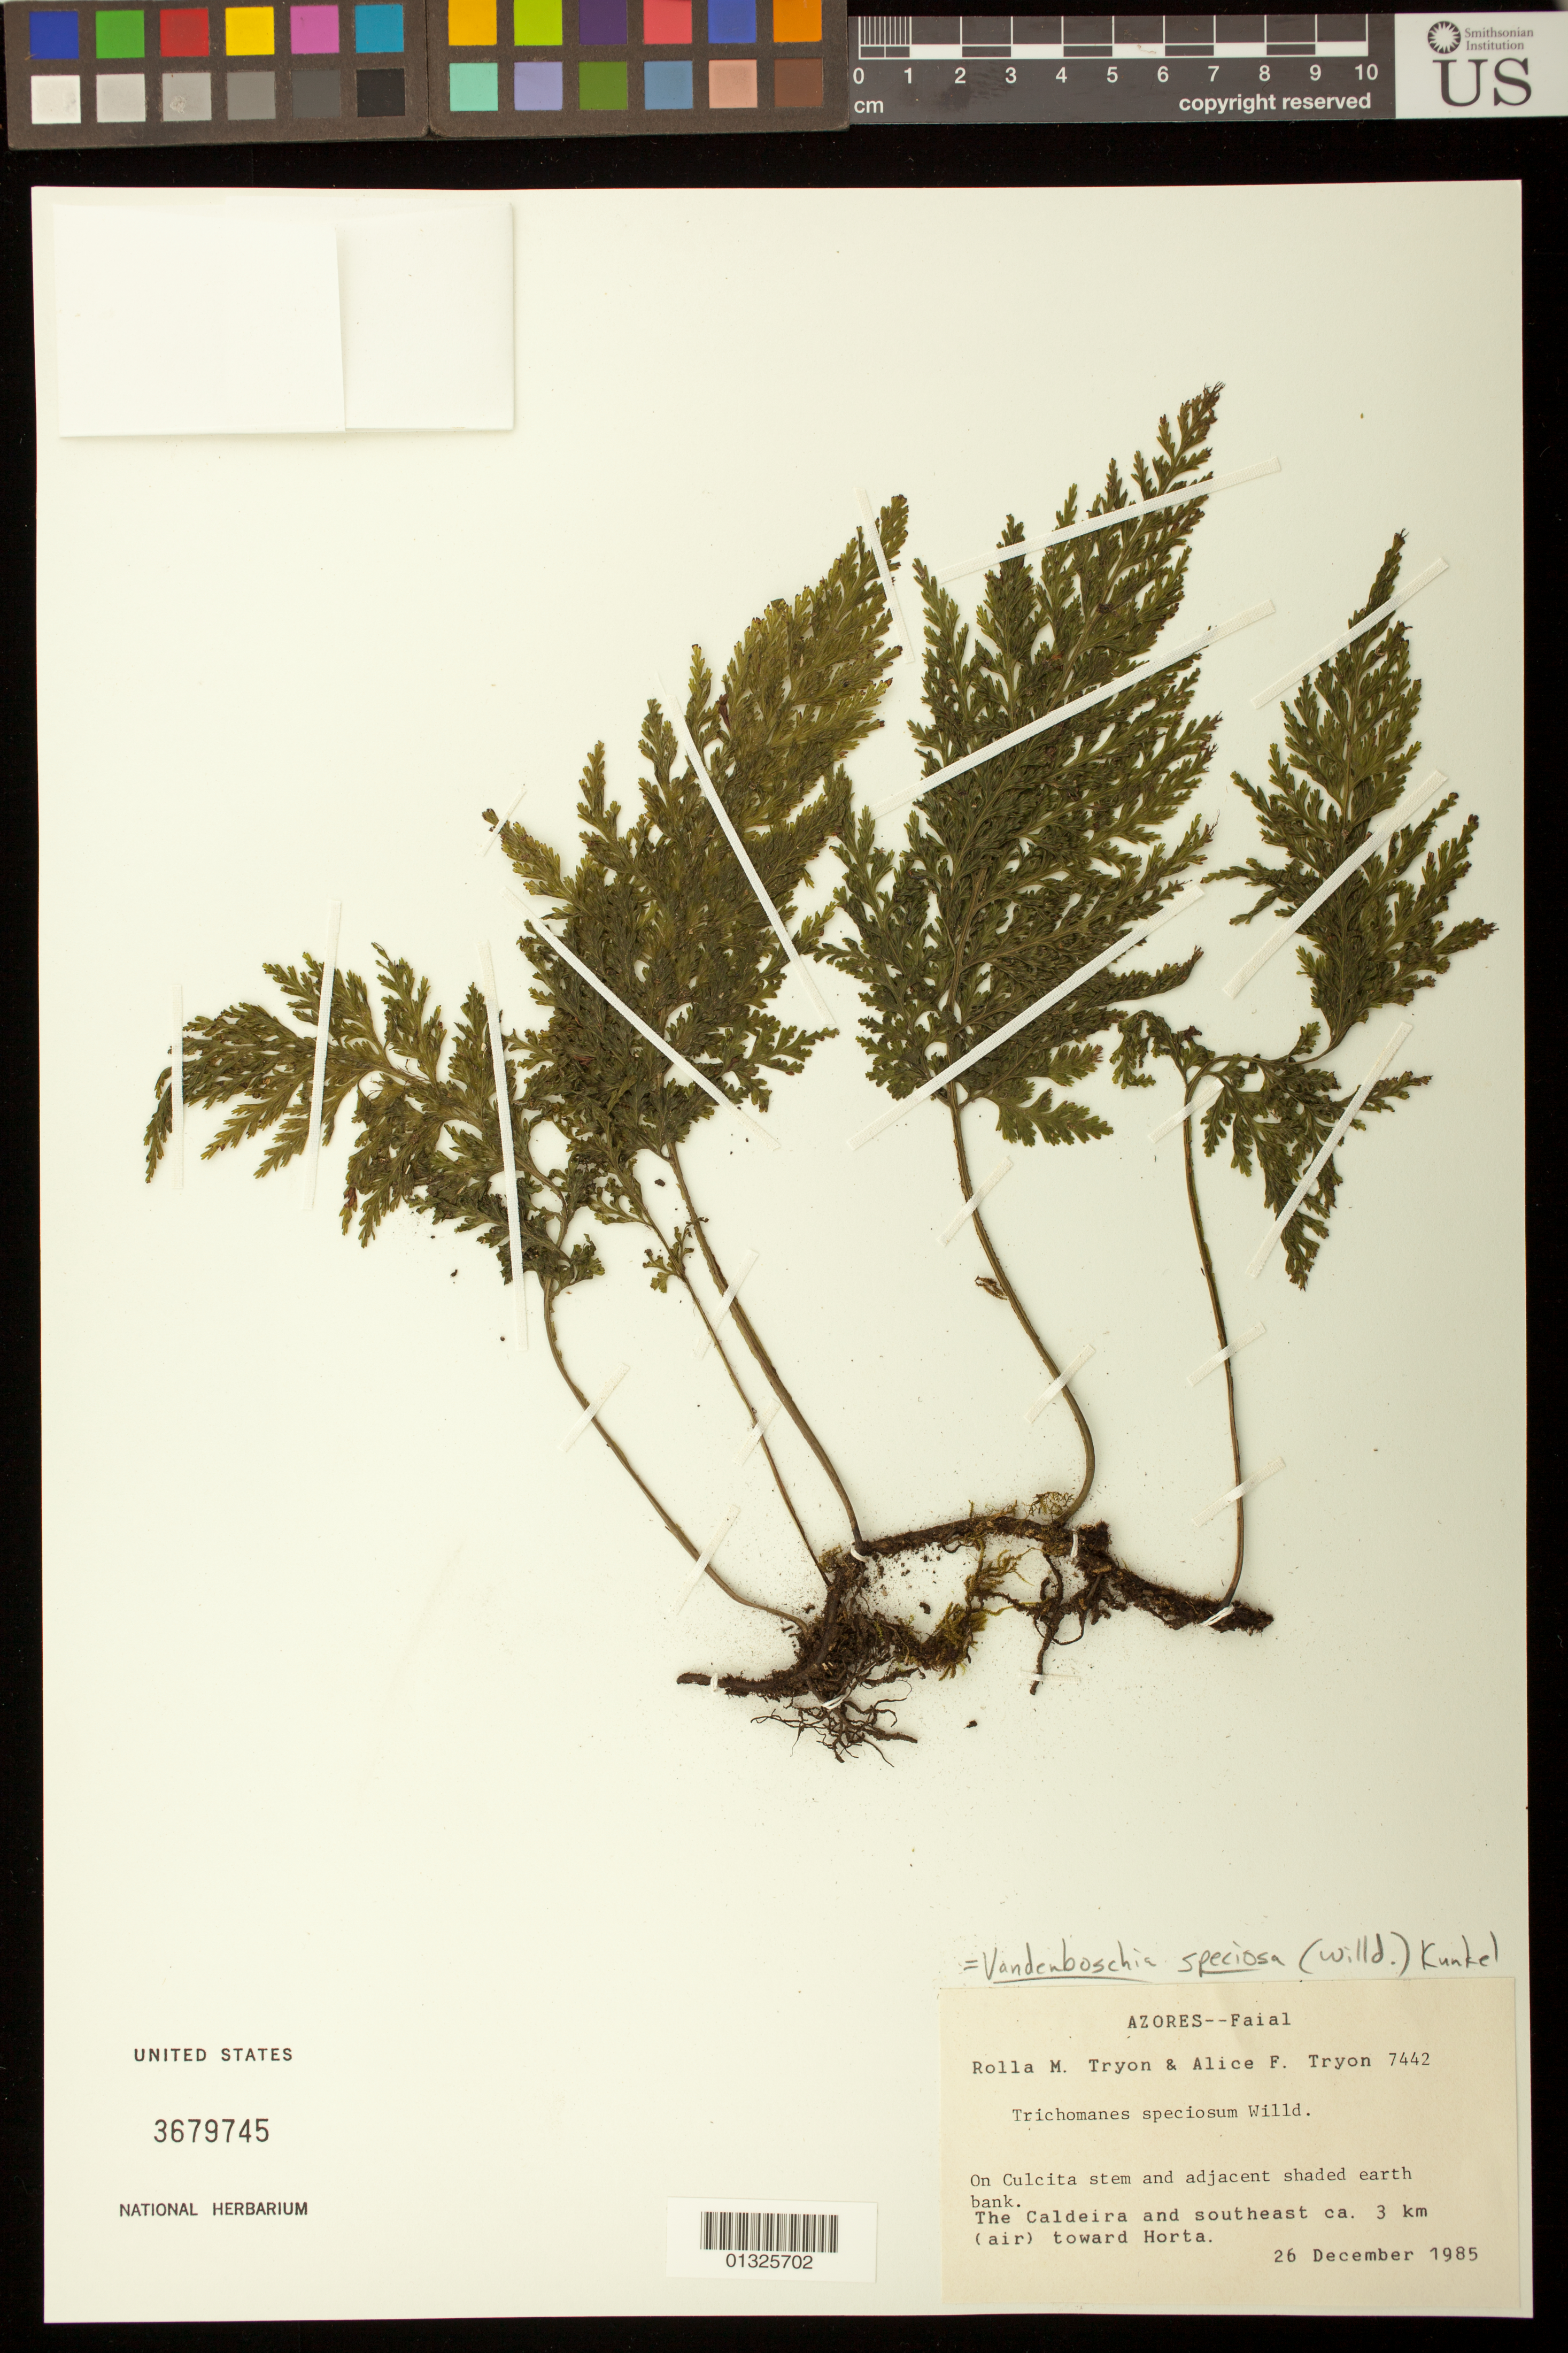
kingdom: Plantae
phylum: Tracheophyta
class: Polypodiopsida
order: Hymenophyllales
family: Hymenophyllaceae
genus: Vandenboschia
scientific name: Vandenboschia speciosa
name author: (Willd.) G. Kunkel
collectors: R. M. Tryon & A. F. Tryon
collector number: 7442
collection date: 1985-12-26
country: Portugal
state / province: Azores (Aut. Reg.)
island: Faial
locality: Faial Island, The Caldeira and southeast ca. 3 km (air) towards Horta.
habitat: On culcita stem and adjacent shaded earth bank.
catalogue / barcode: US 3679745